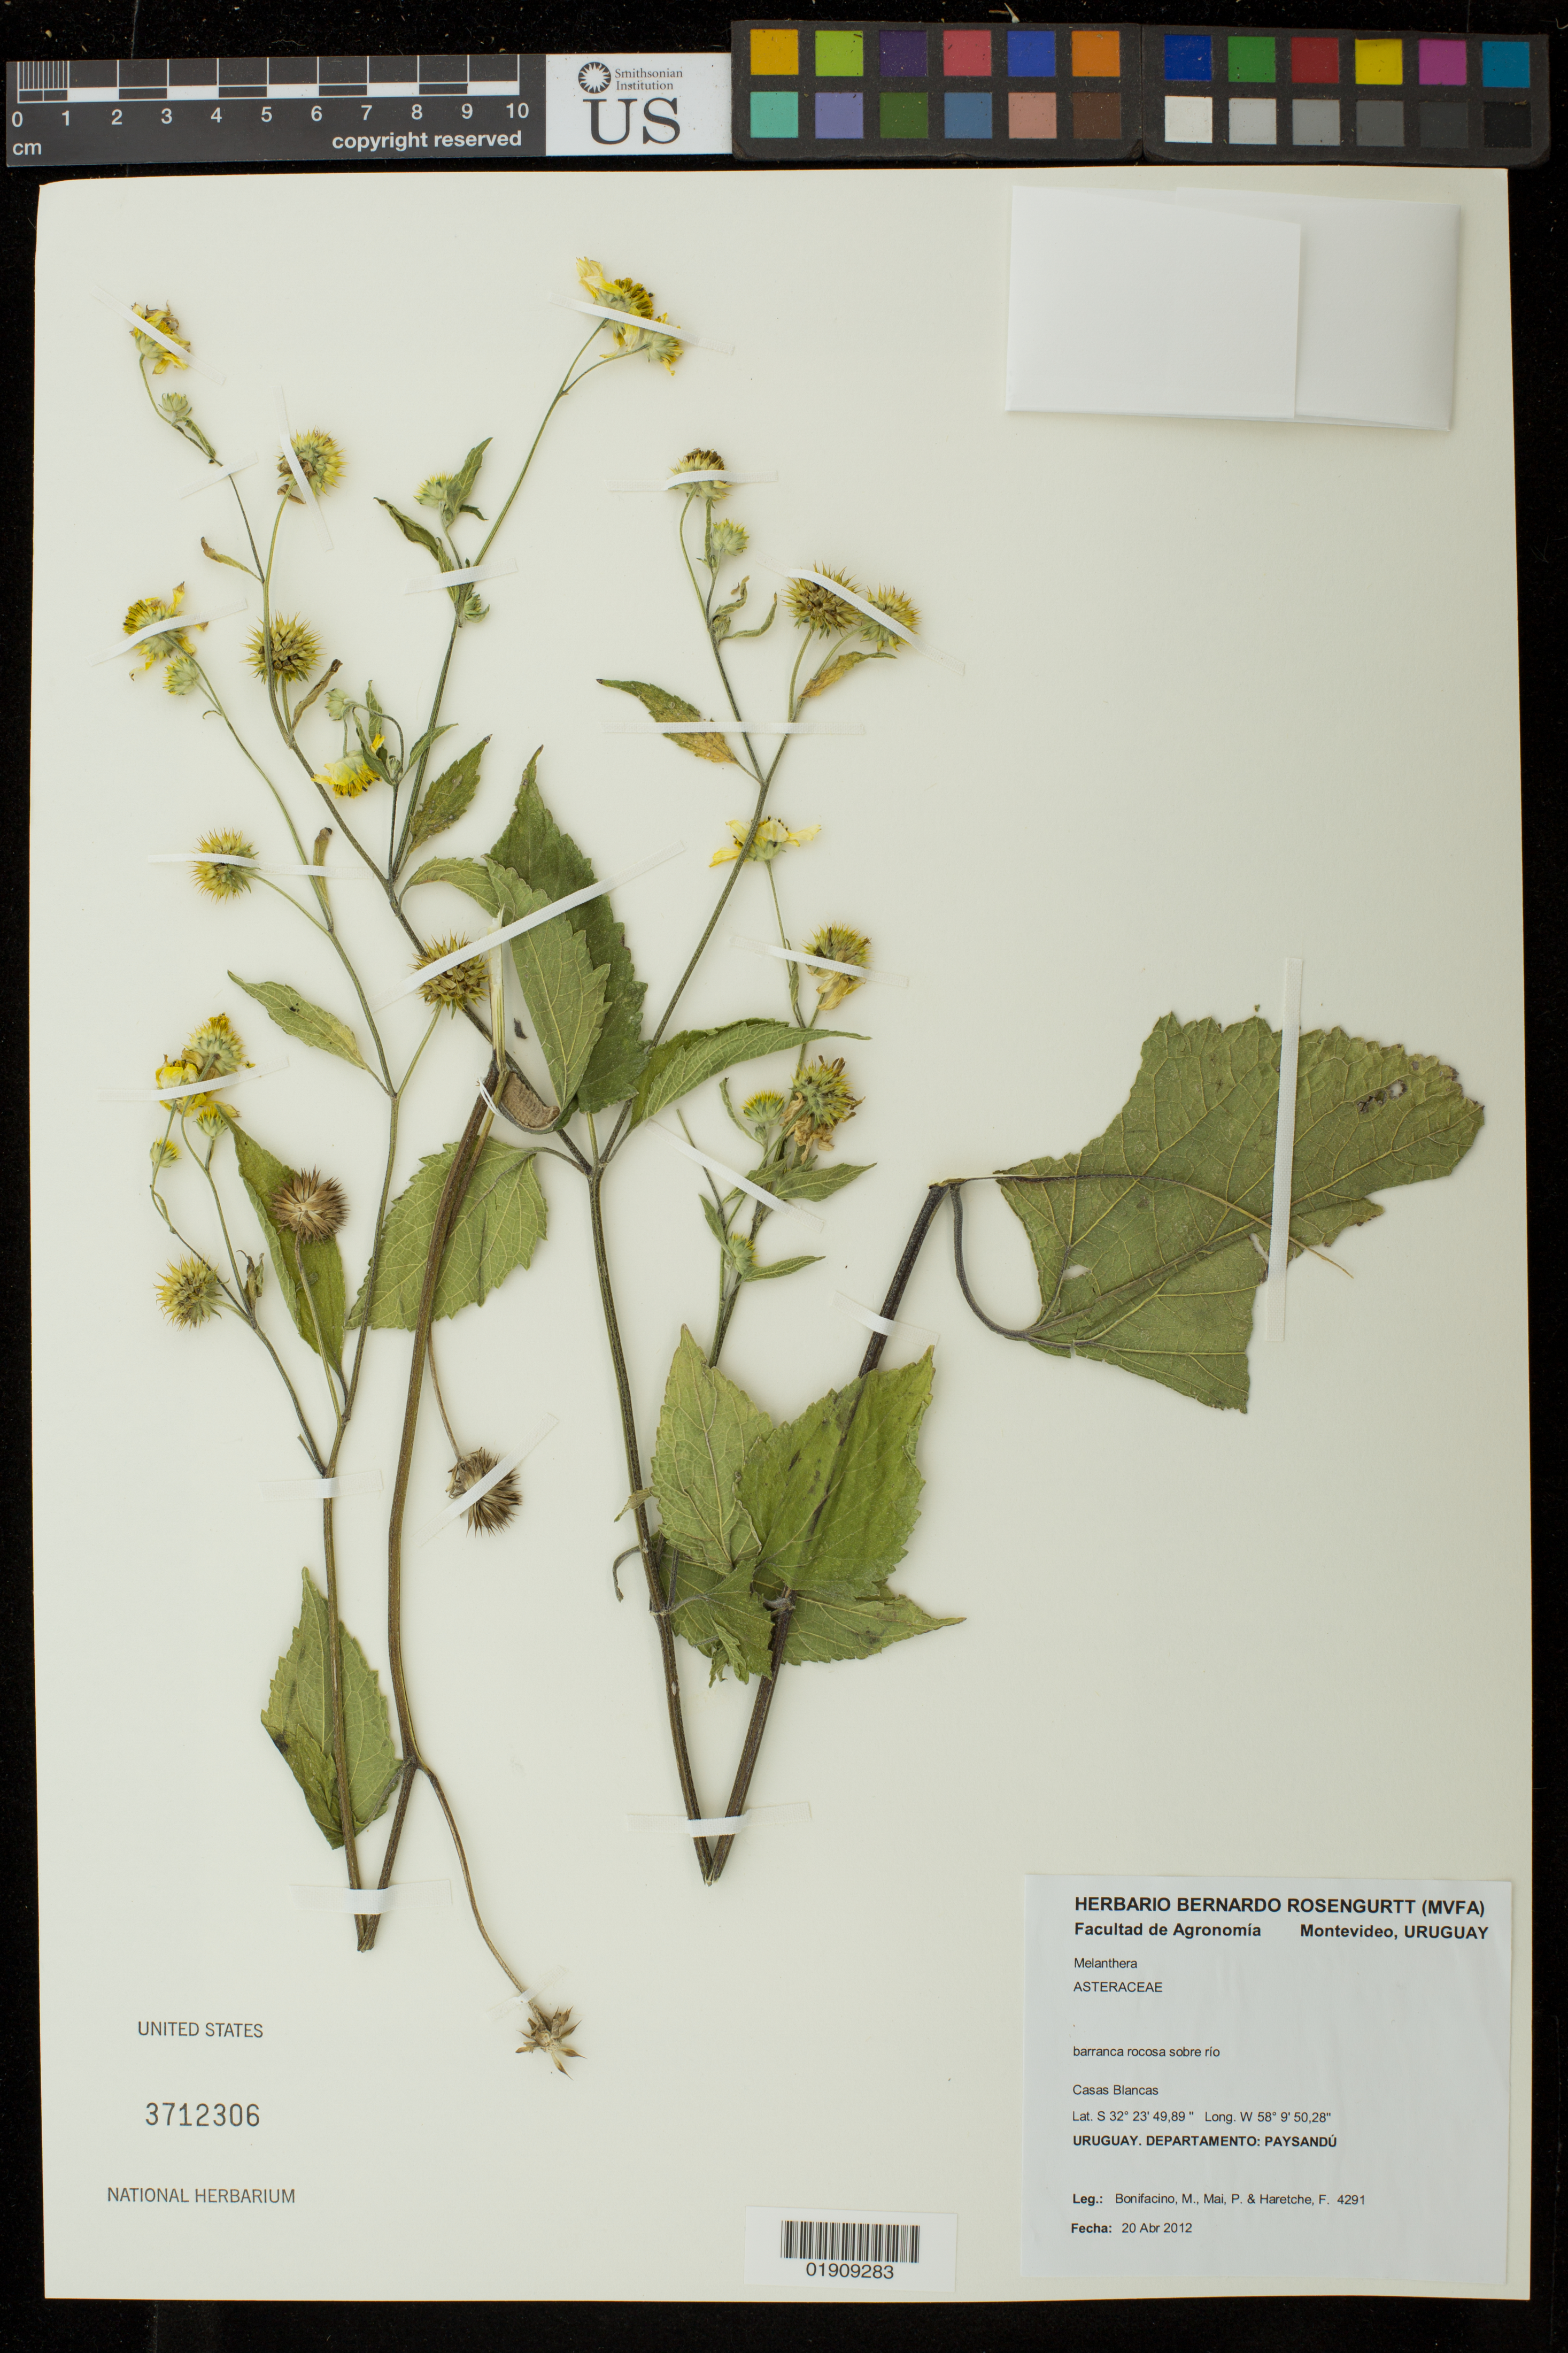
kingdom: Plantae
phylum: Tracheophyta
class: Magnoliopsida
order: Asterales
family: Asteraceae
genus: Melanthera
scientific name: Melanthera sp.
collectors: M. Bonifacino, P. Mai & F. Haretche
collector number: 4291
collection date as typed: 20 April 2012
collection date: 2012-04-20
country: Uruguay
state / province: Paysandú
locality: Casas Blancas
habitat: Barranca rocosa sobre rio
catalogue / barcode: US 3712306